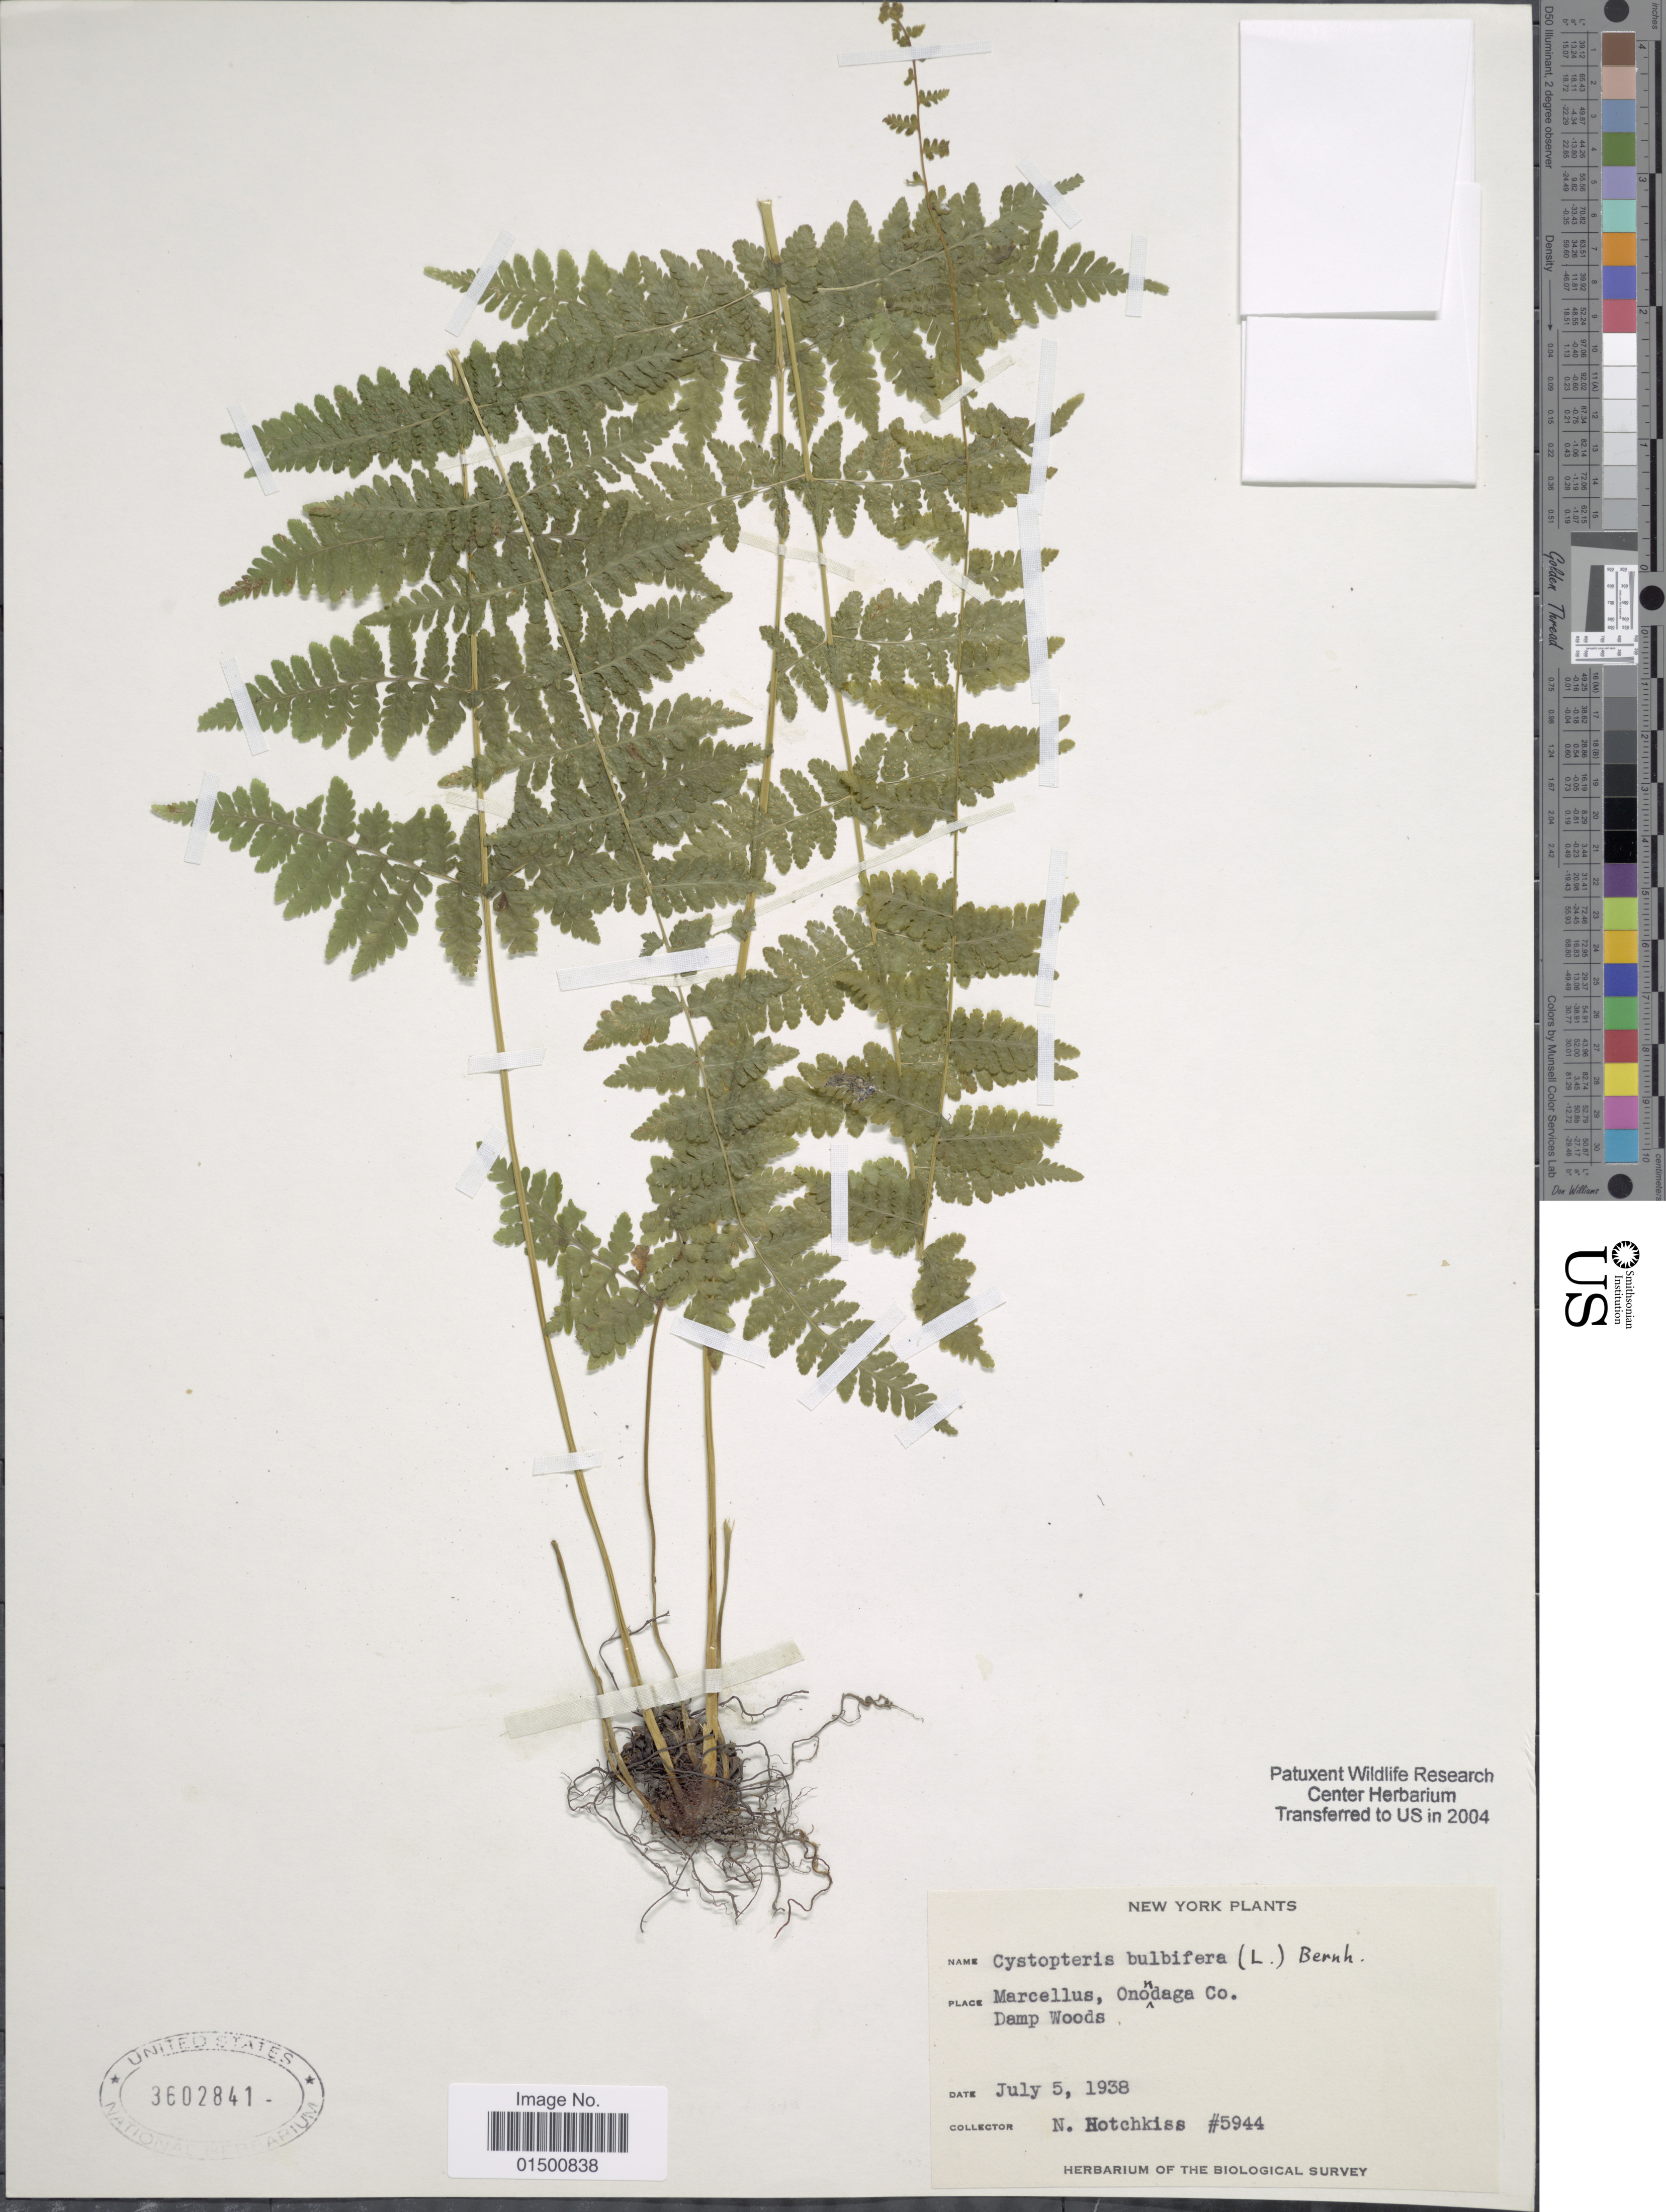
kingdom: Plantae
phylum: Tracheophyta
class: Polypodiopsida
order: Polypodiales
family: Cystopteridaceae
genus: Cystopteris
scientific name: Cystopteris bulbifera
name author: (L.) Bernh.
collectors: N. Hotchkiss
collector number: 5944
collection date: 1938-07-05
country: United States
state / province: New York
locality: Marcellus, Onodaga Co., Damp Woods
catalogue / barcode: US 3602841